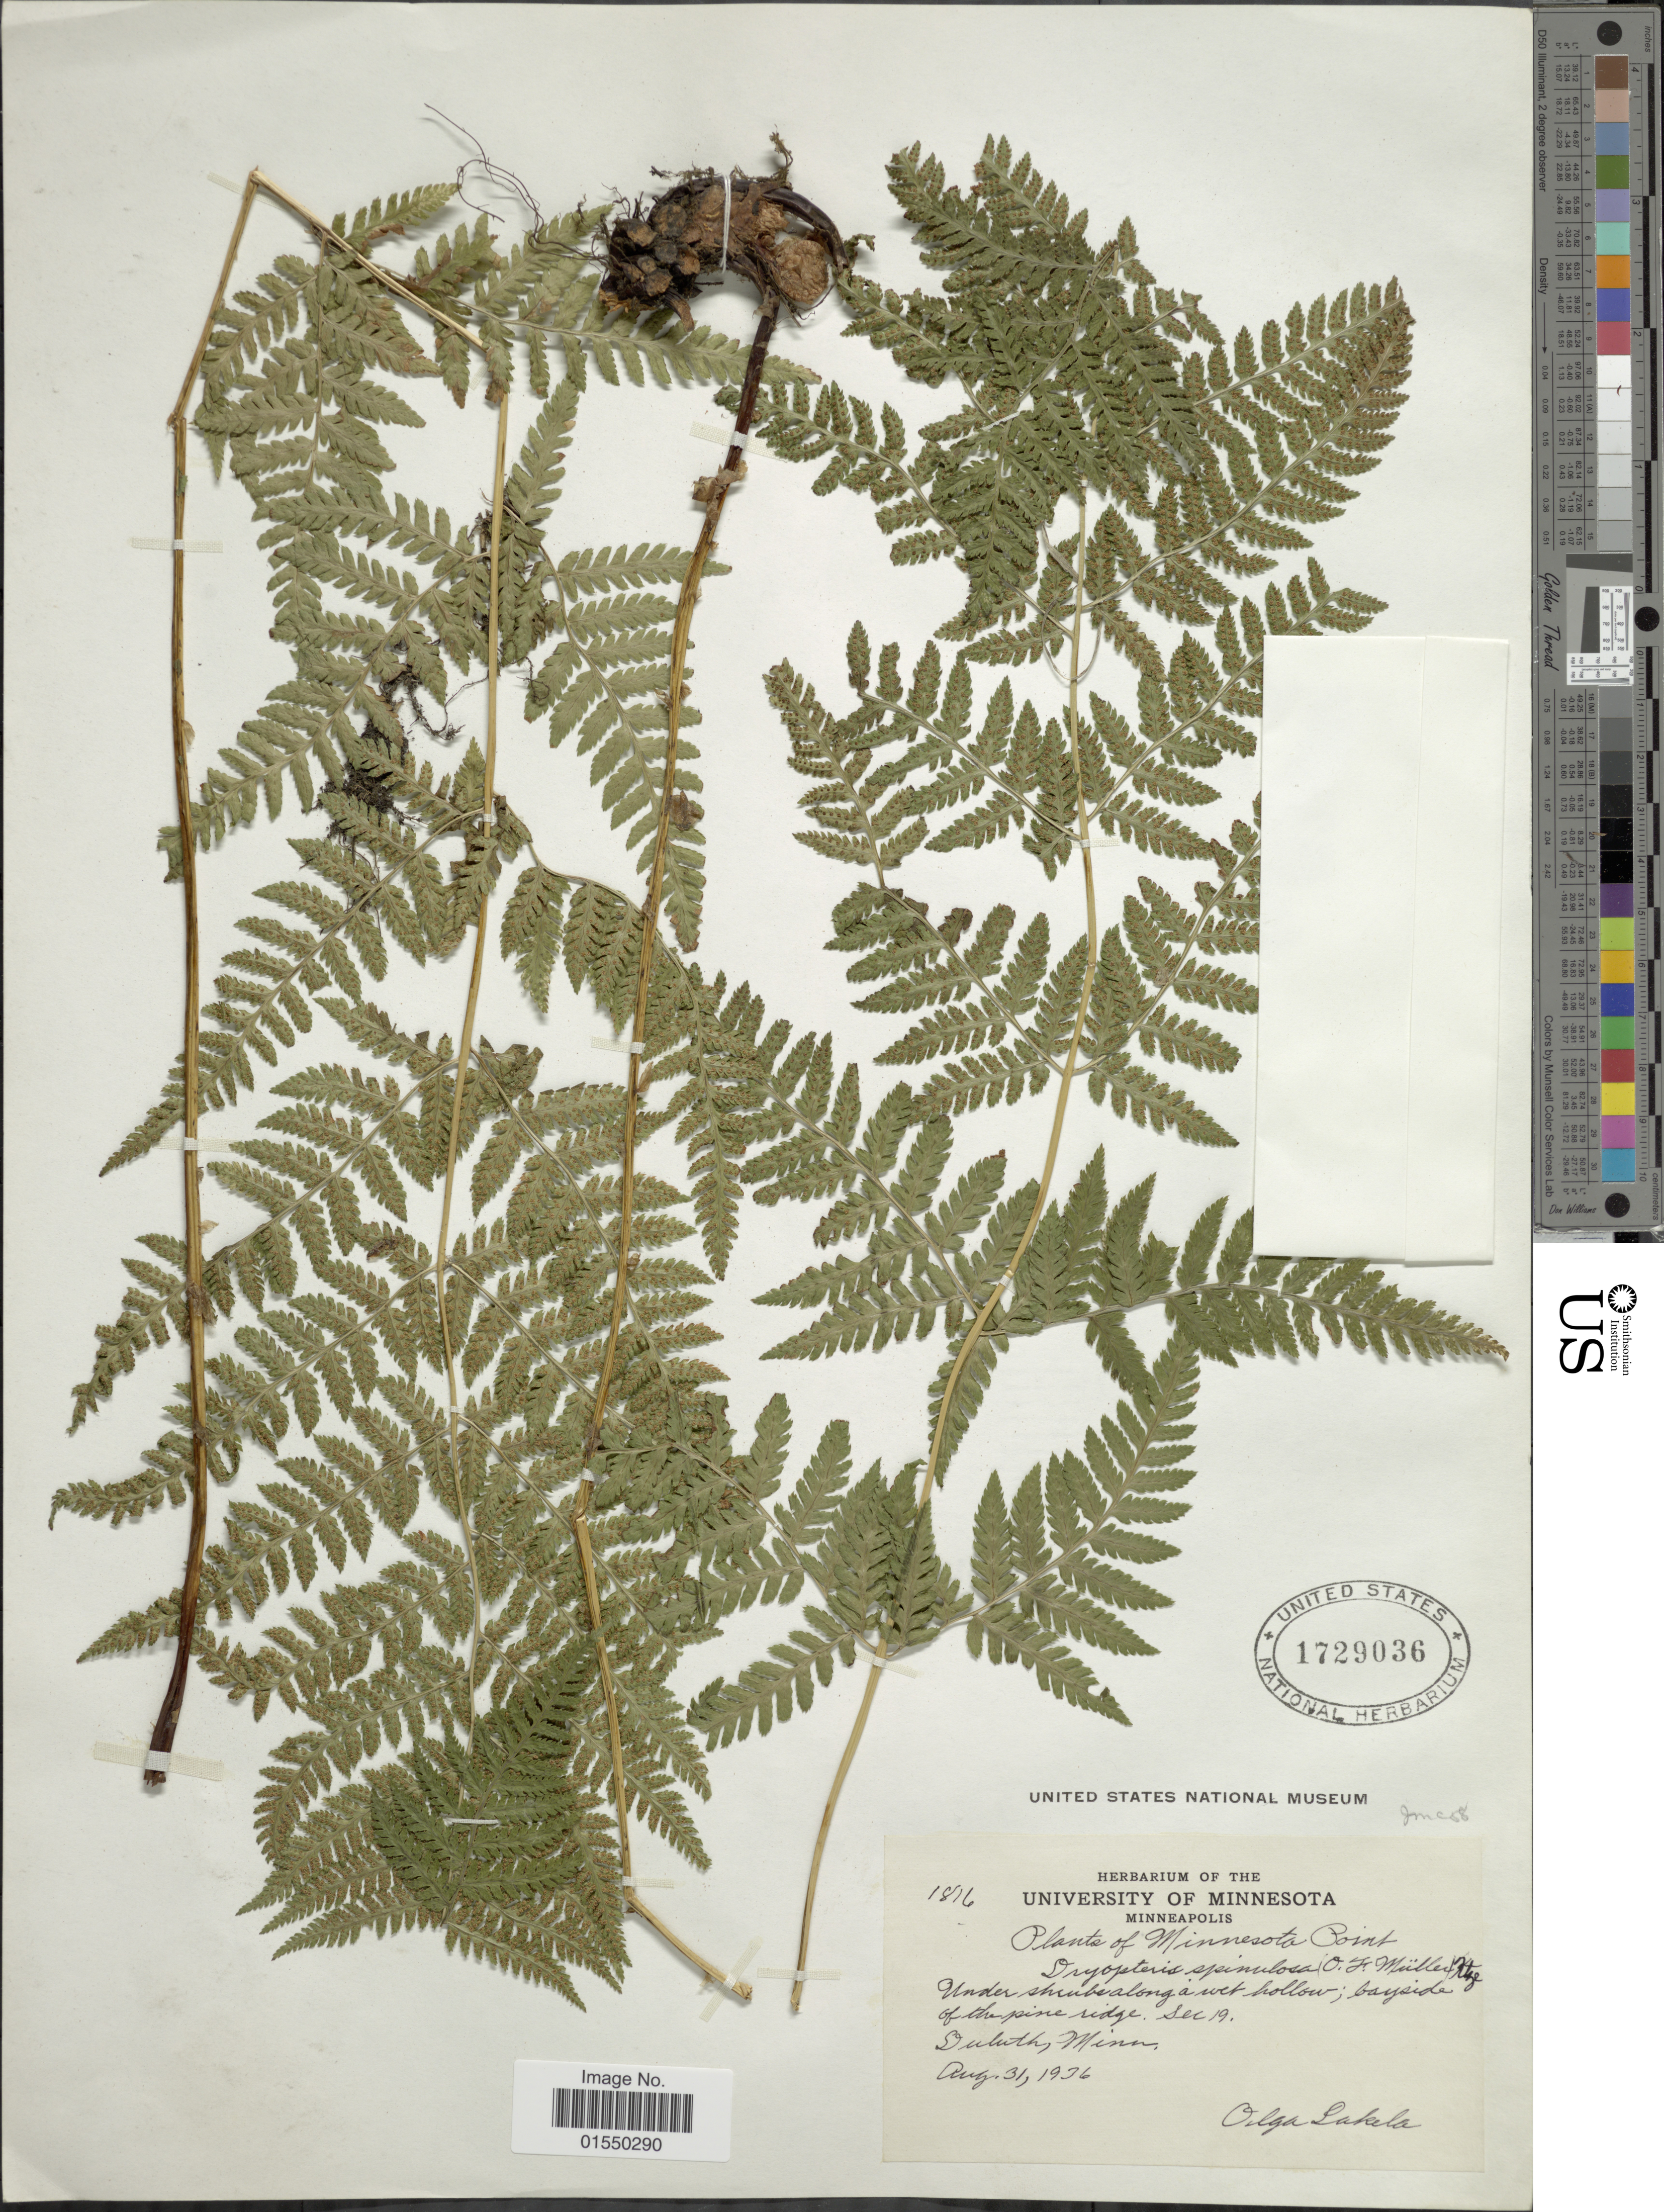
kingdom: Plantae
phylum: Tracheophyta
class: Polypodiopsida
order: Polypodiales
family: Dryopteridaceae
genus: Dryopteris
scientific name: Dryopteris carthusiana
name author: (Villars) H.P. Fuchs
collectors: O. K. Lakela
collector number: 1816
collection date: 1936-08-31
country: United States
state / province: Minnesota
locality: Minnesota Point, Sec. 19, Duluth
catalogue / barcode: US 1729036